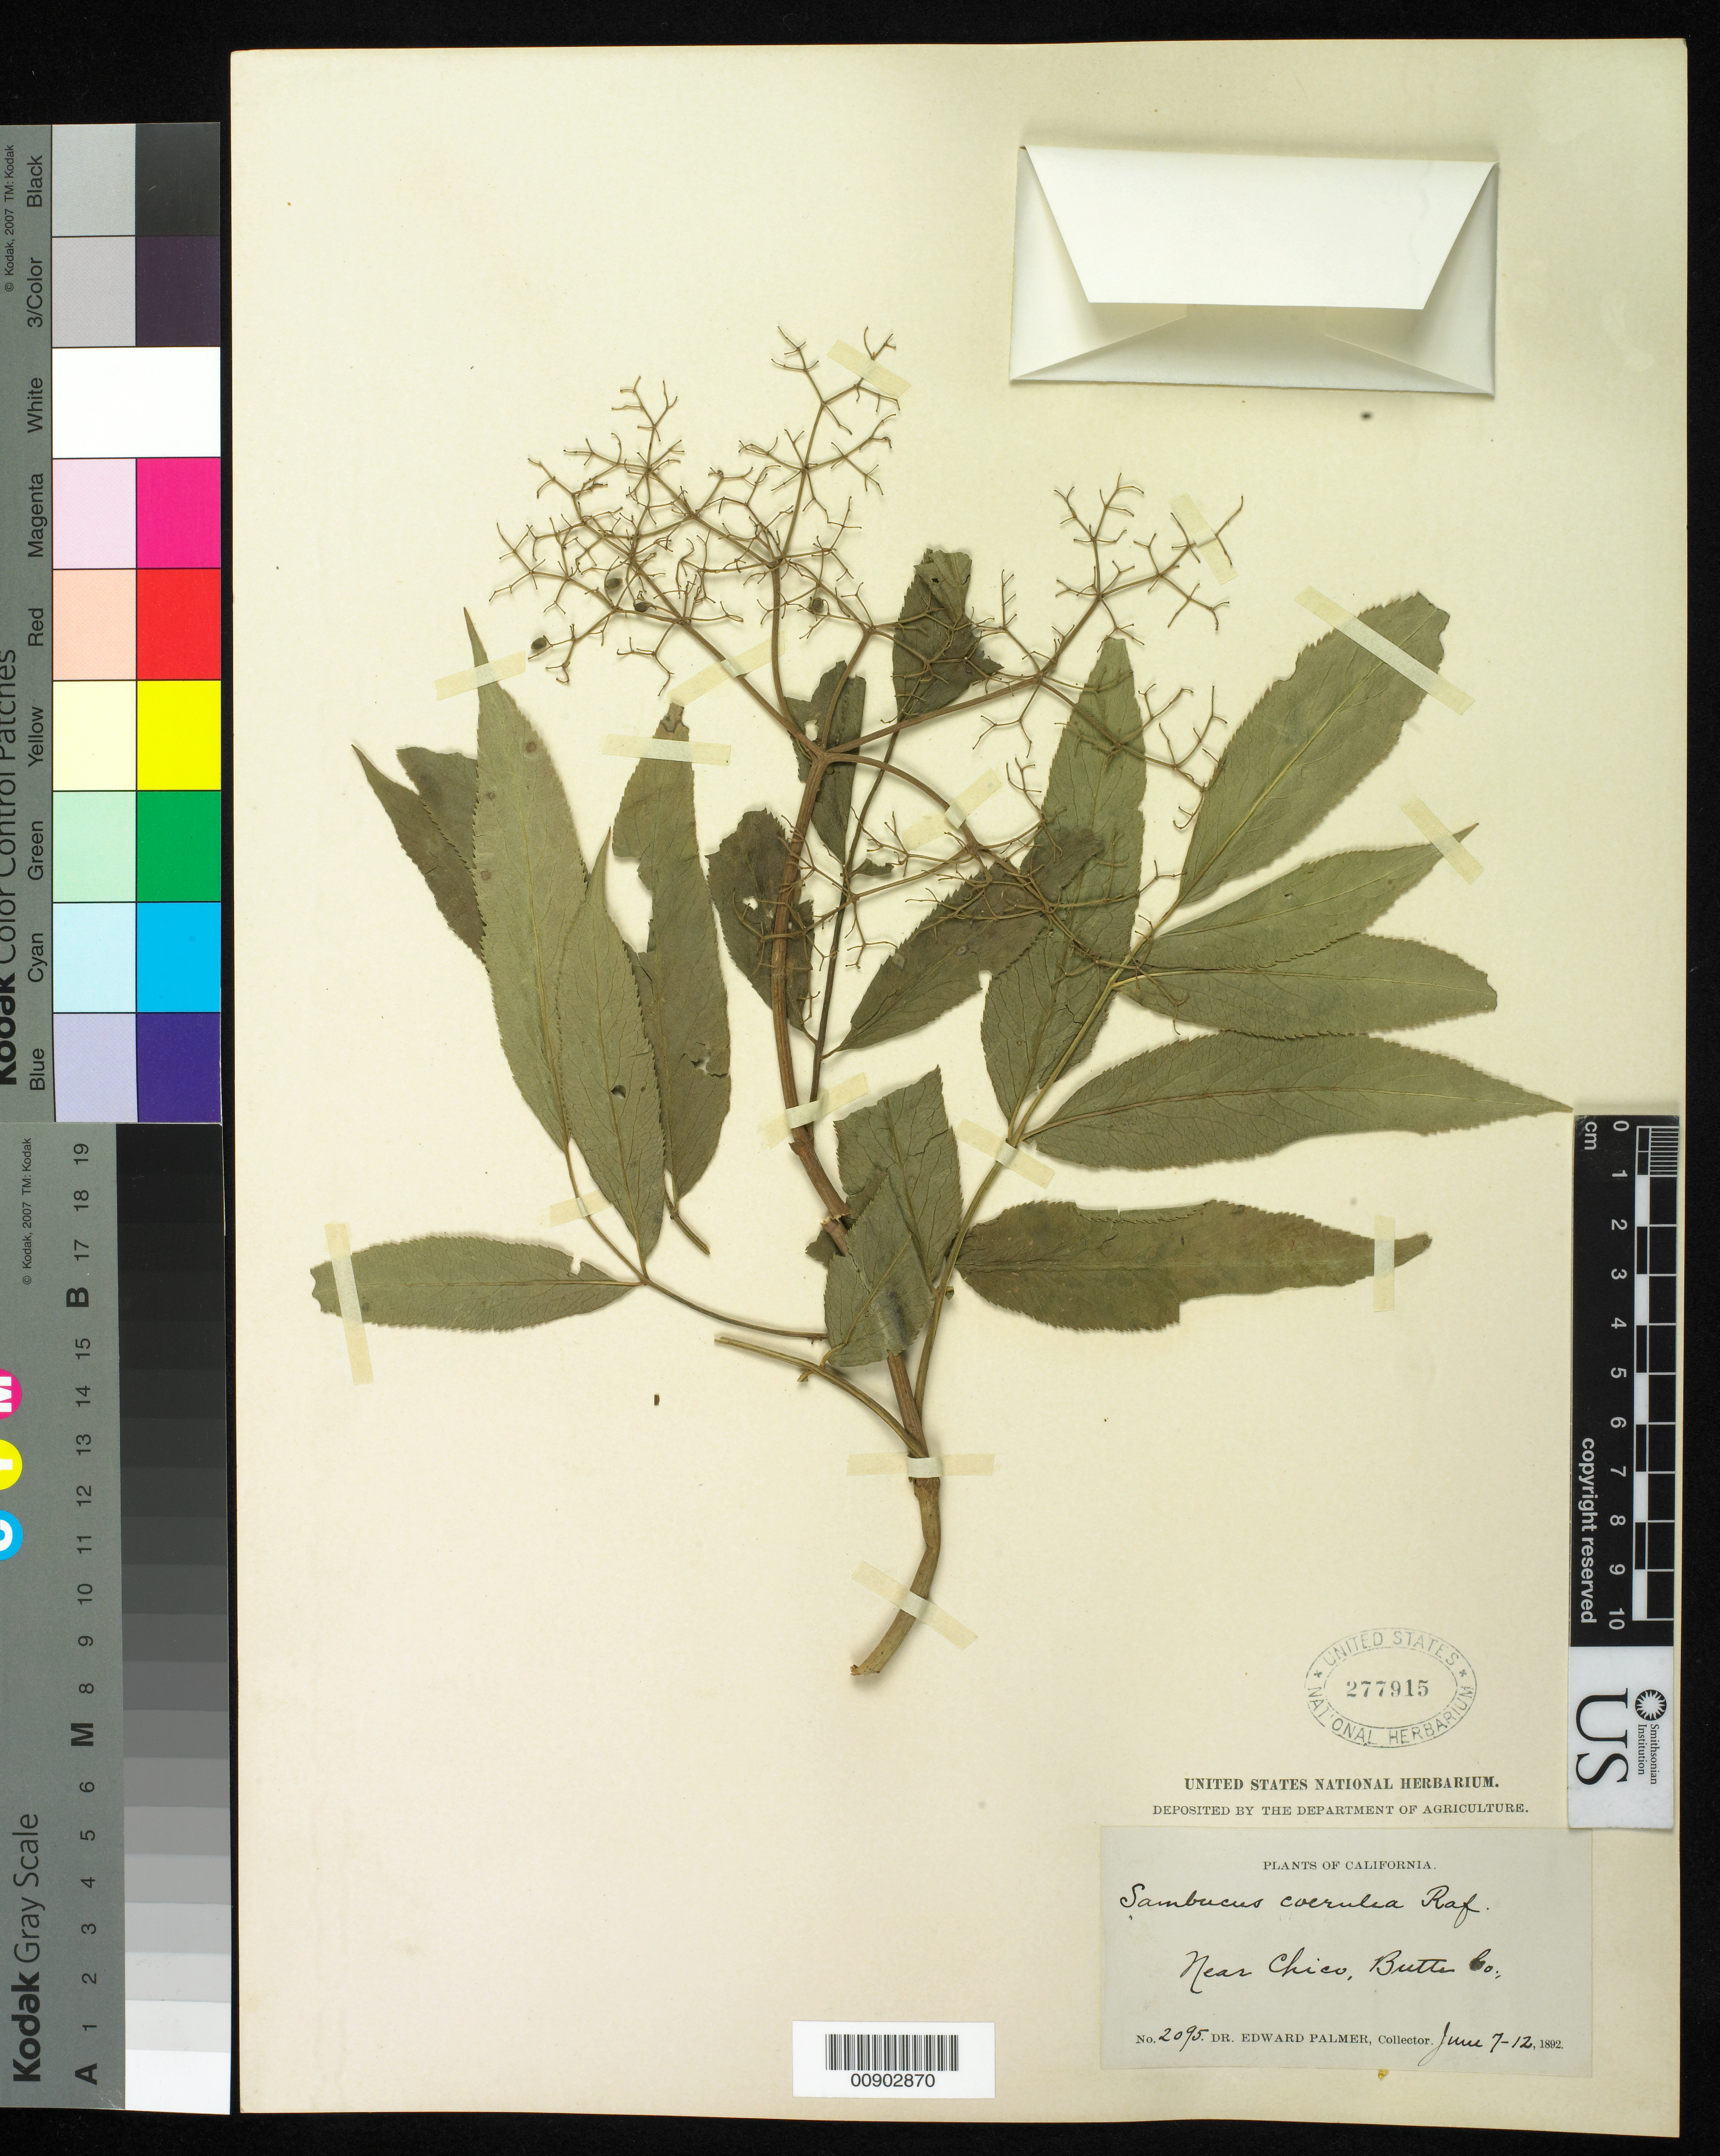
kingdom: Plantae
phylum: Tracheophyta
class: Magnoliopsida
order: Dipsacales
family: Viburnaceae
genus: Sambucus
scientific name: Sambucus cerulea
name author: Raf.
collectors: E. Palmer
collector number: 2095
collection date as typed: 07 Jun 1892 to 12 Jun 1892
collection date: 1892-06-07/1892-06-12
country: United States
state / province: California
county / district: Butte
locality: Near Chico, Butte County, California.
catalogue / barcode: US 277915